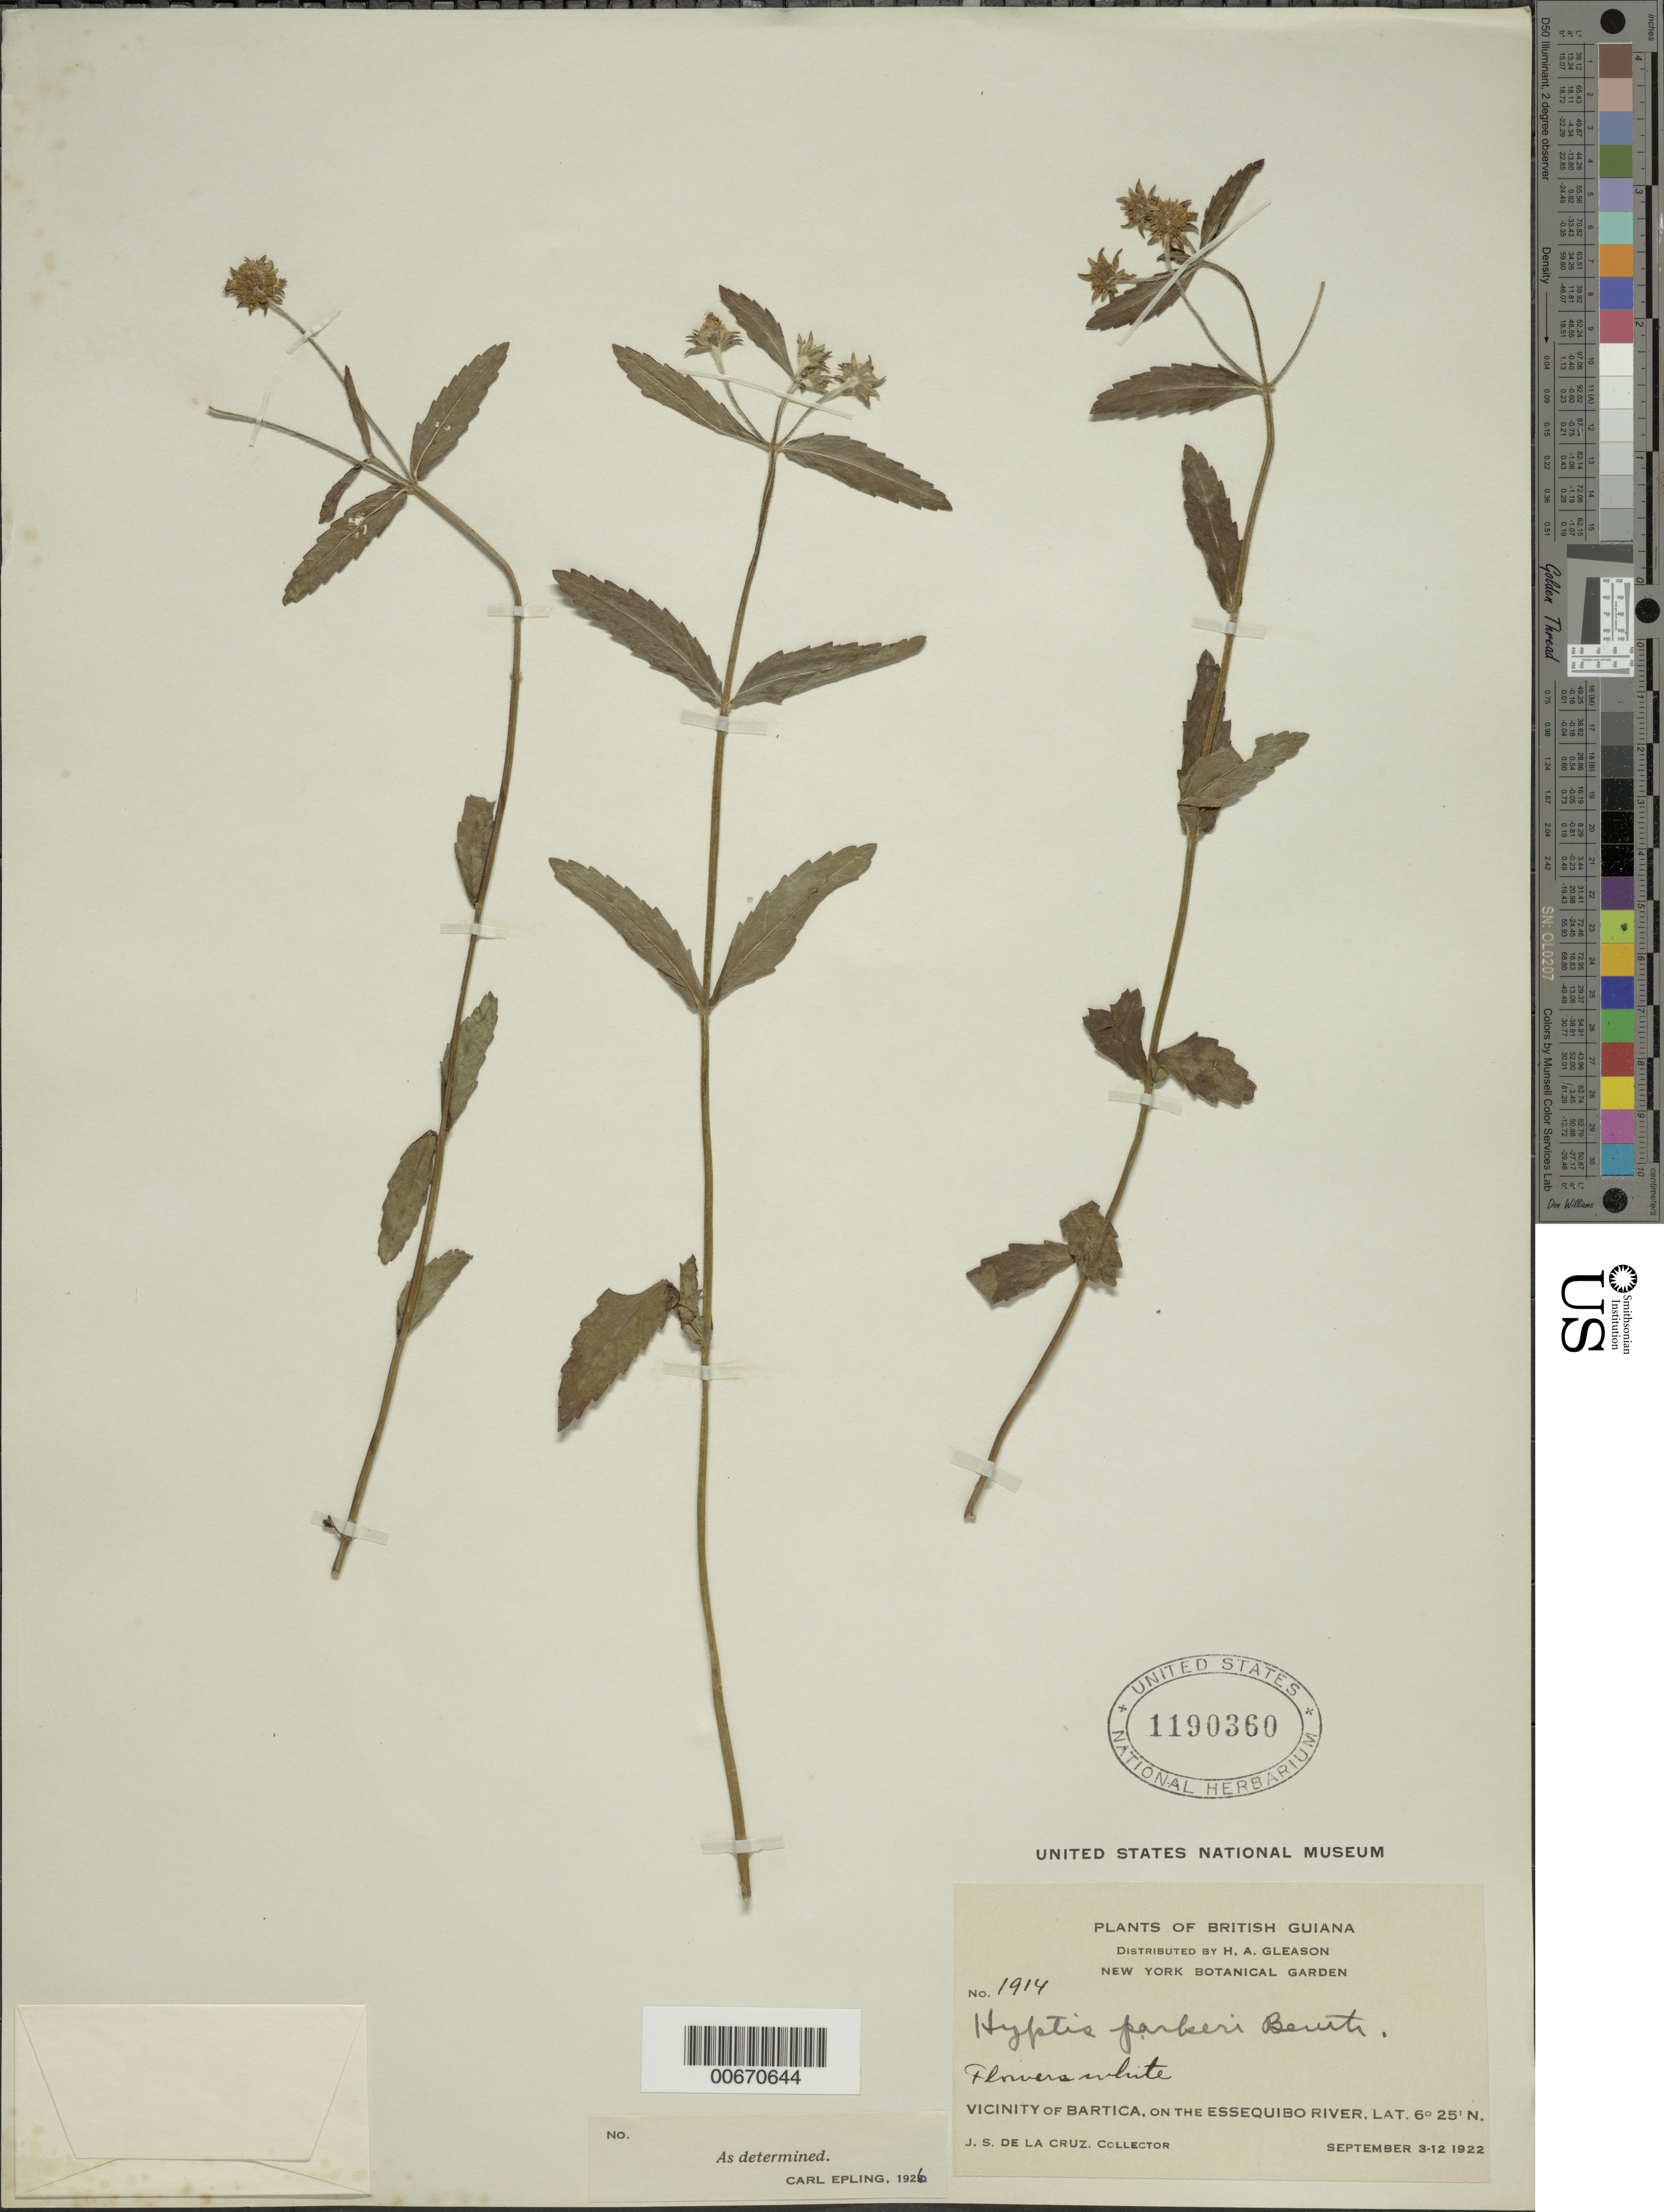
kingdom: Plantae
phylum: Tracheophyta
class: Magnoliopsida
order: Lamiales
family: Lamiaceae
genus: Hyptis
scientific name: Hyptis parkeri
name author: Benth.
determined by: Epling, C. C.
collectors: J. S. de la Cruz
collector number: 1914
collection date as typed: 3-Sep-22 to 12-Sep-22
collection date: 1922-09-03/1922-09-12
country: Guyana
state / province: Cuyuni-Mazaruni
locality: Bartica, vic., on the Essequibo River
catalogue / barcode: US 1190360